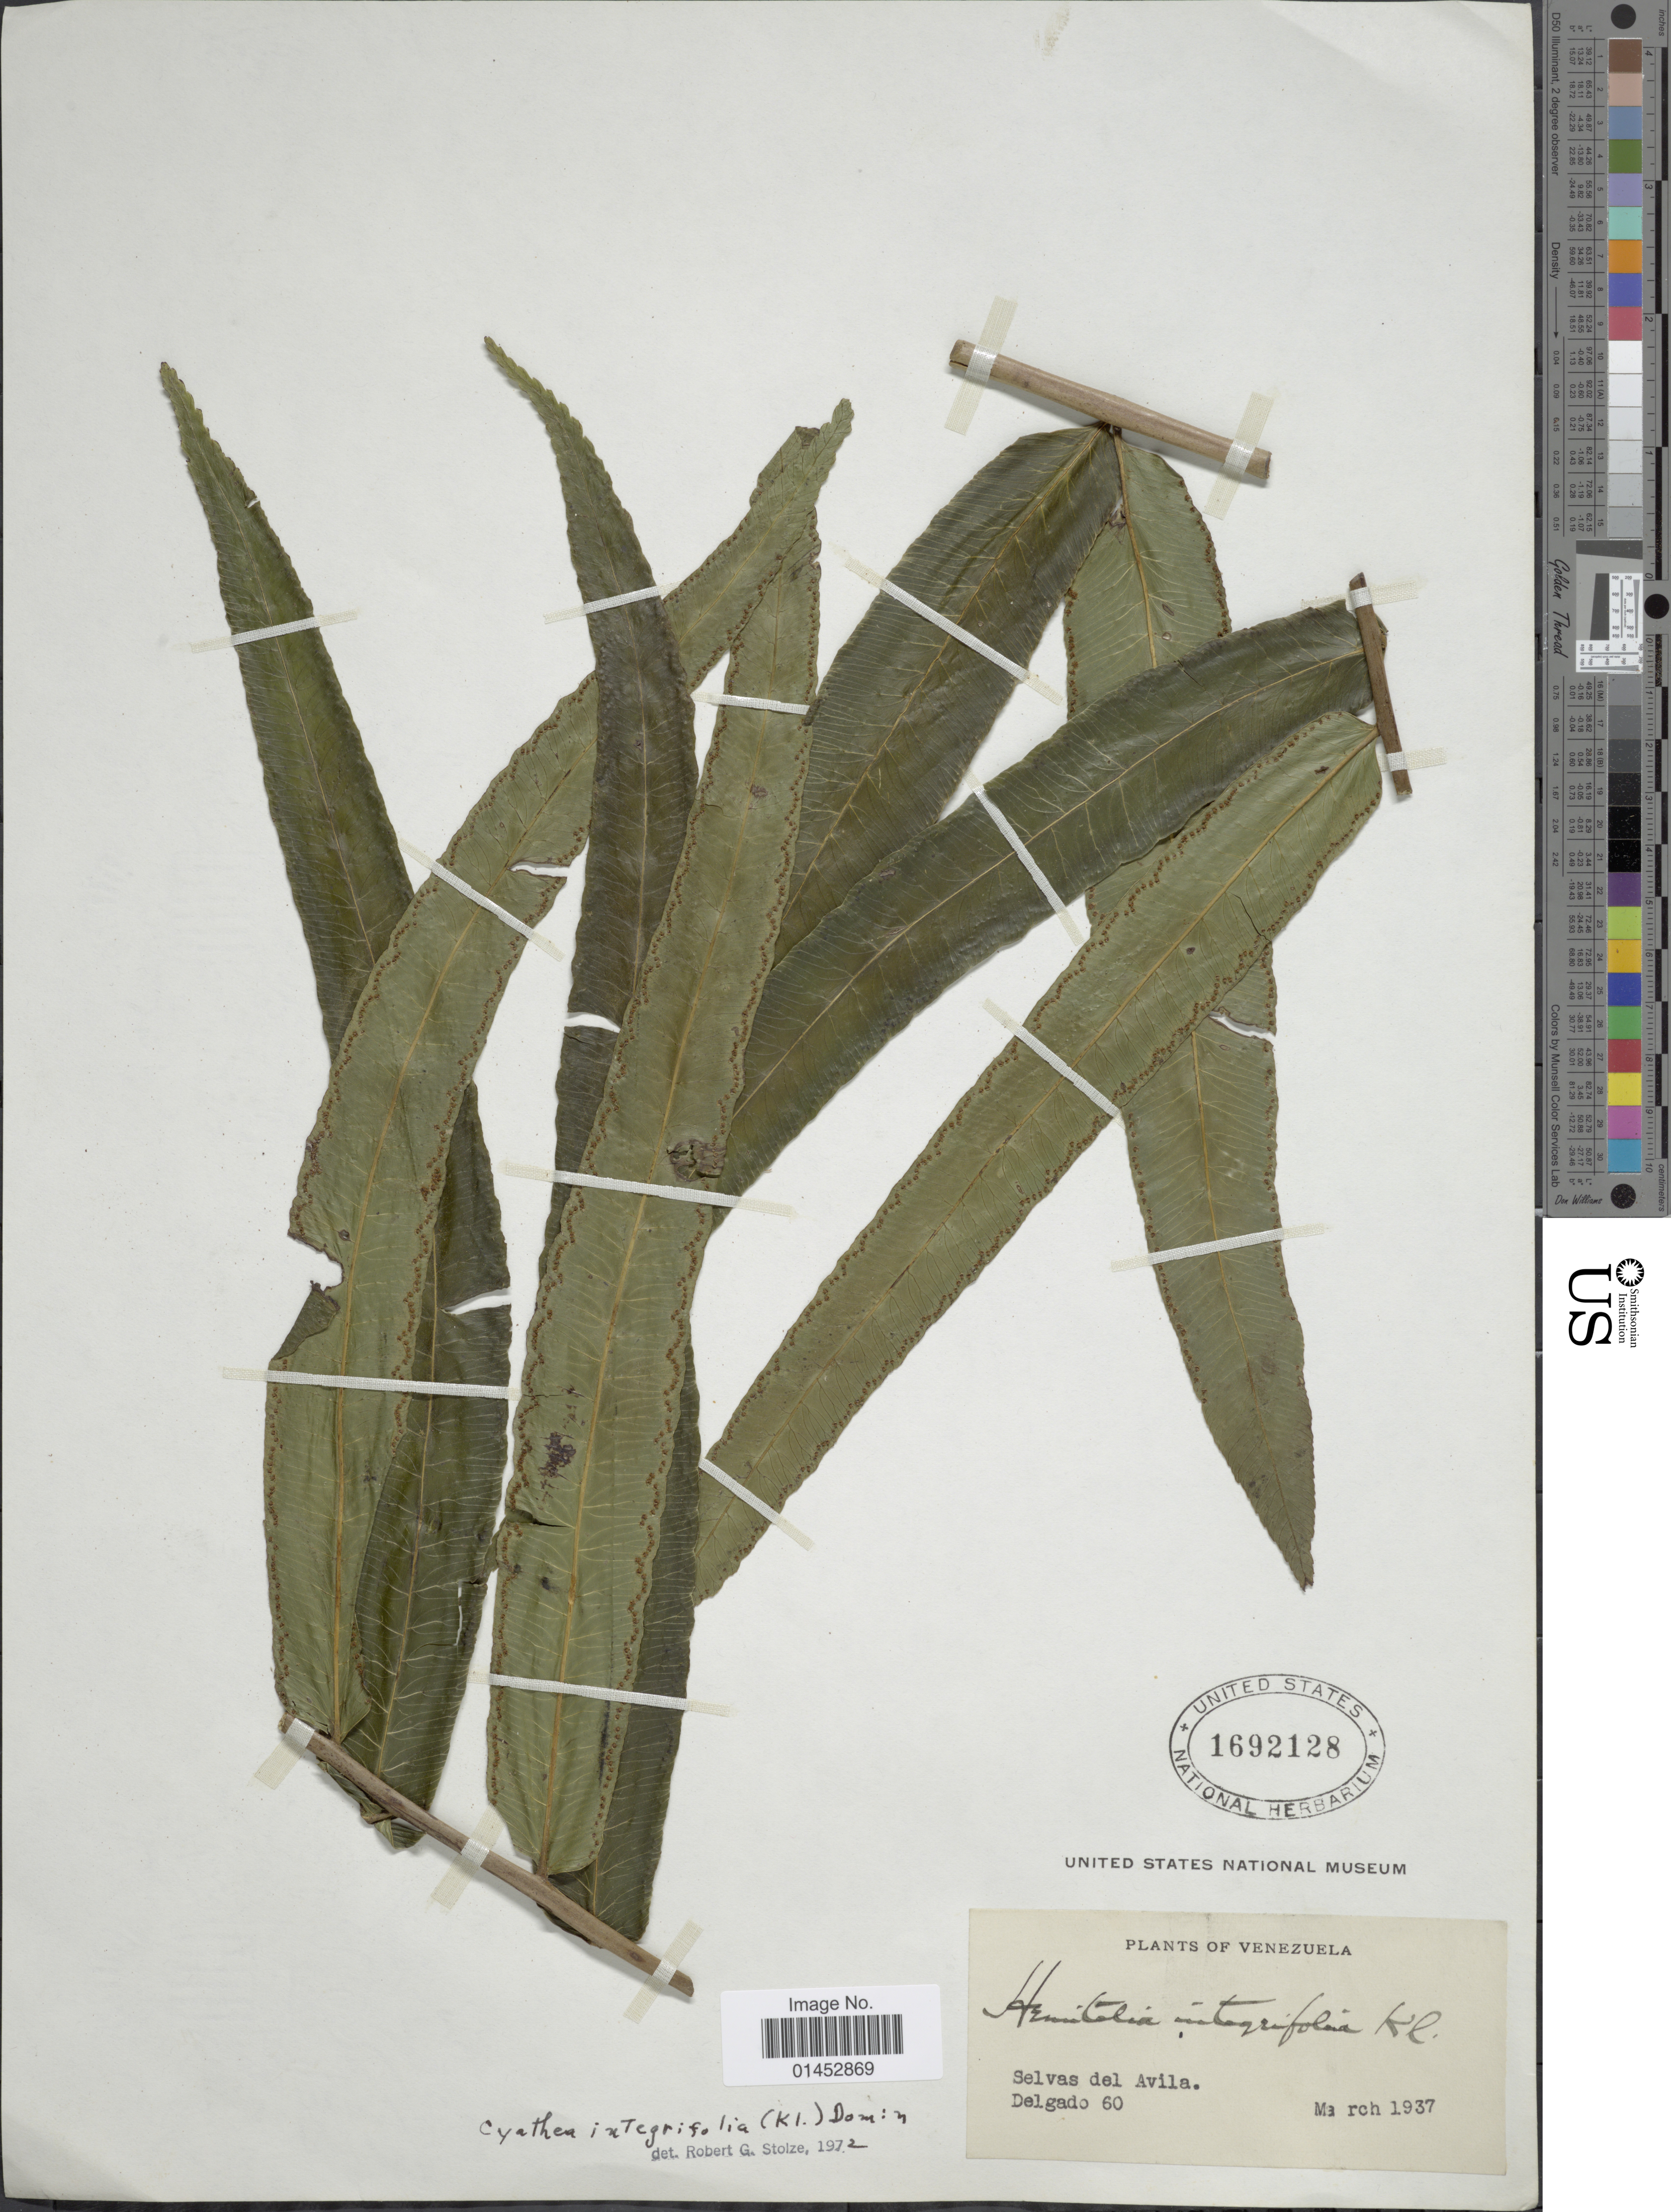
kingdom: Plantae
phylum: Tracheophyta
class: Polypodiopsida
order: Cyatheales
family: Cyatheaceae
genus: Cyathea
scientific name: Cyathea speciosa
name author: Humb. & Bonpl. ex Willd.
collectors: Delgado, --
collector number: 60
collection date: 1937-03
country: Venezuela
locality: Selvas del Avila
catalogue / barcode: US 1692128